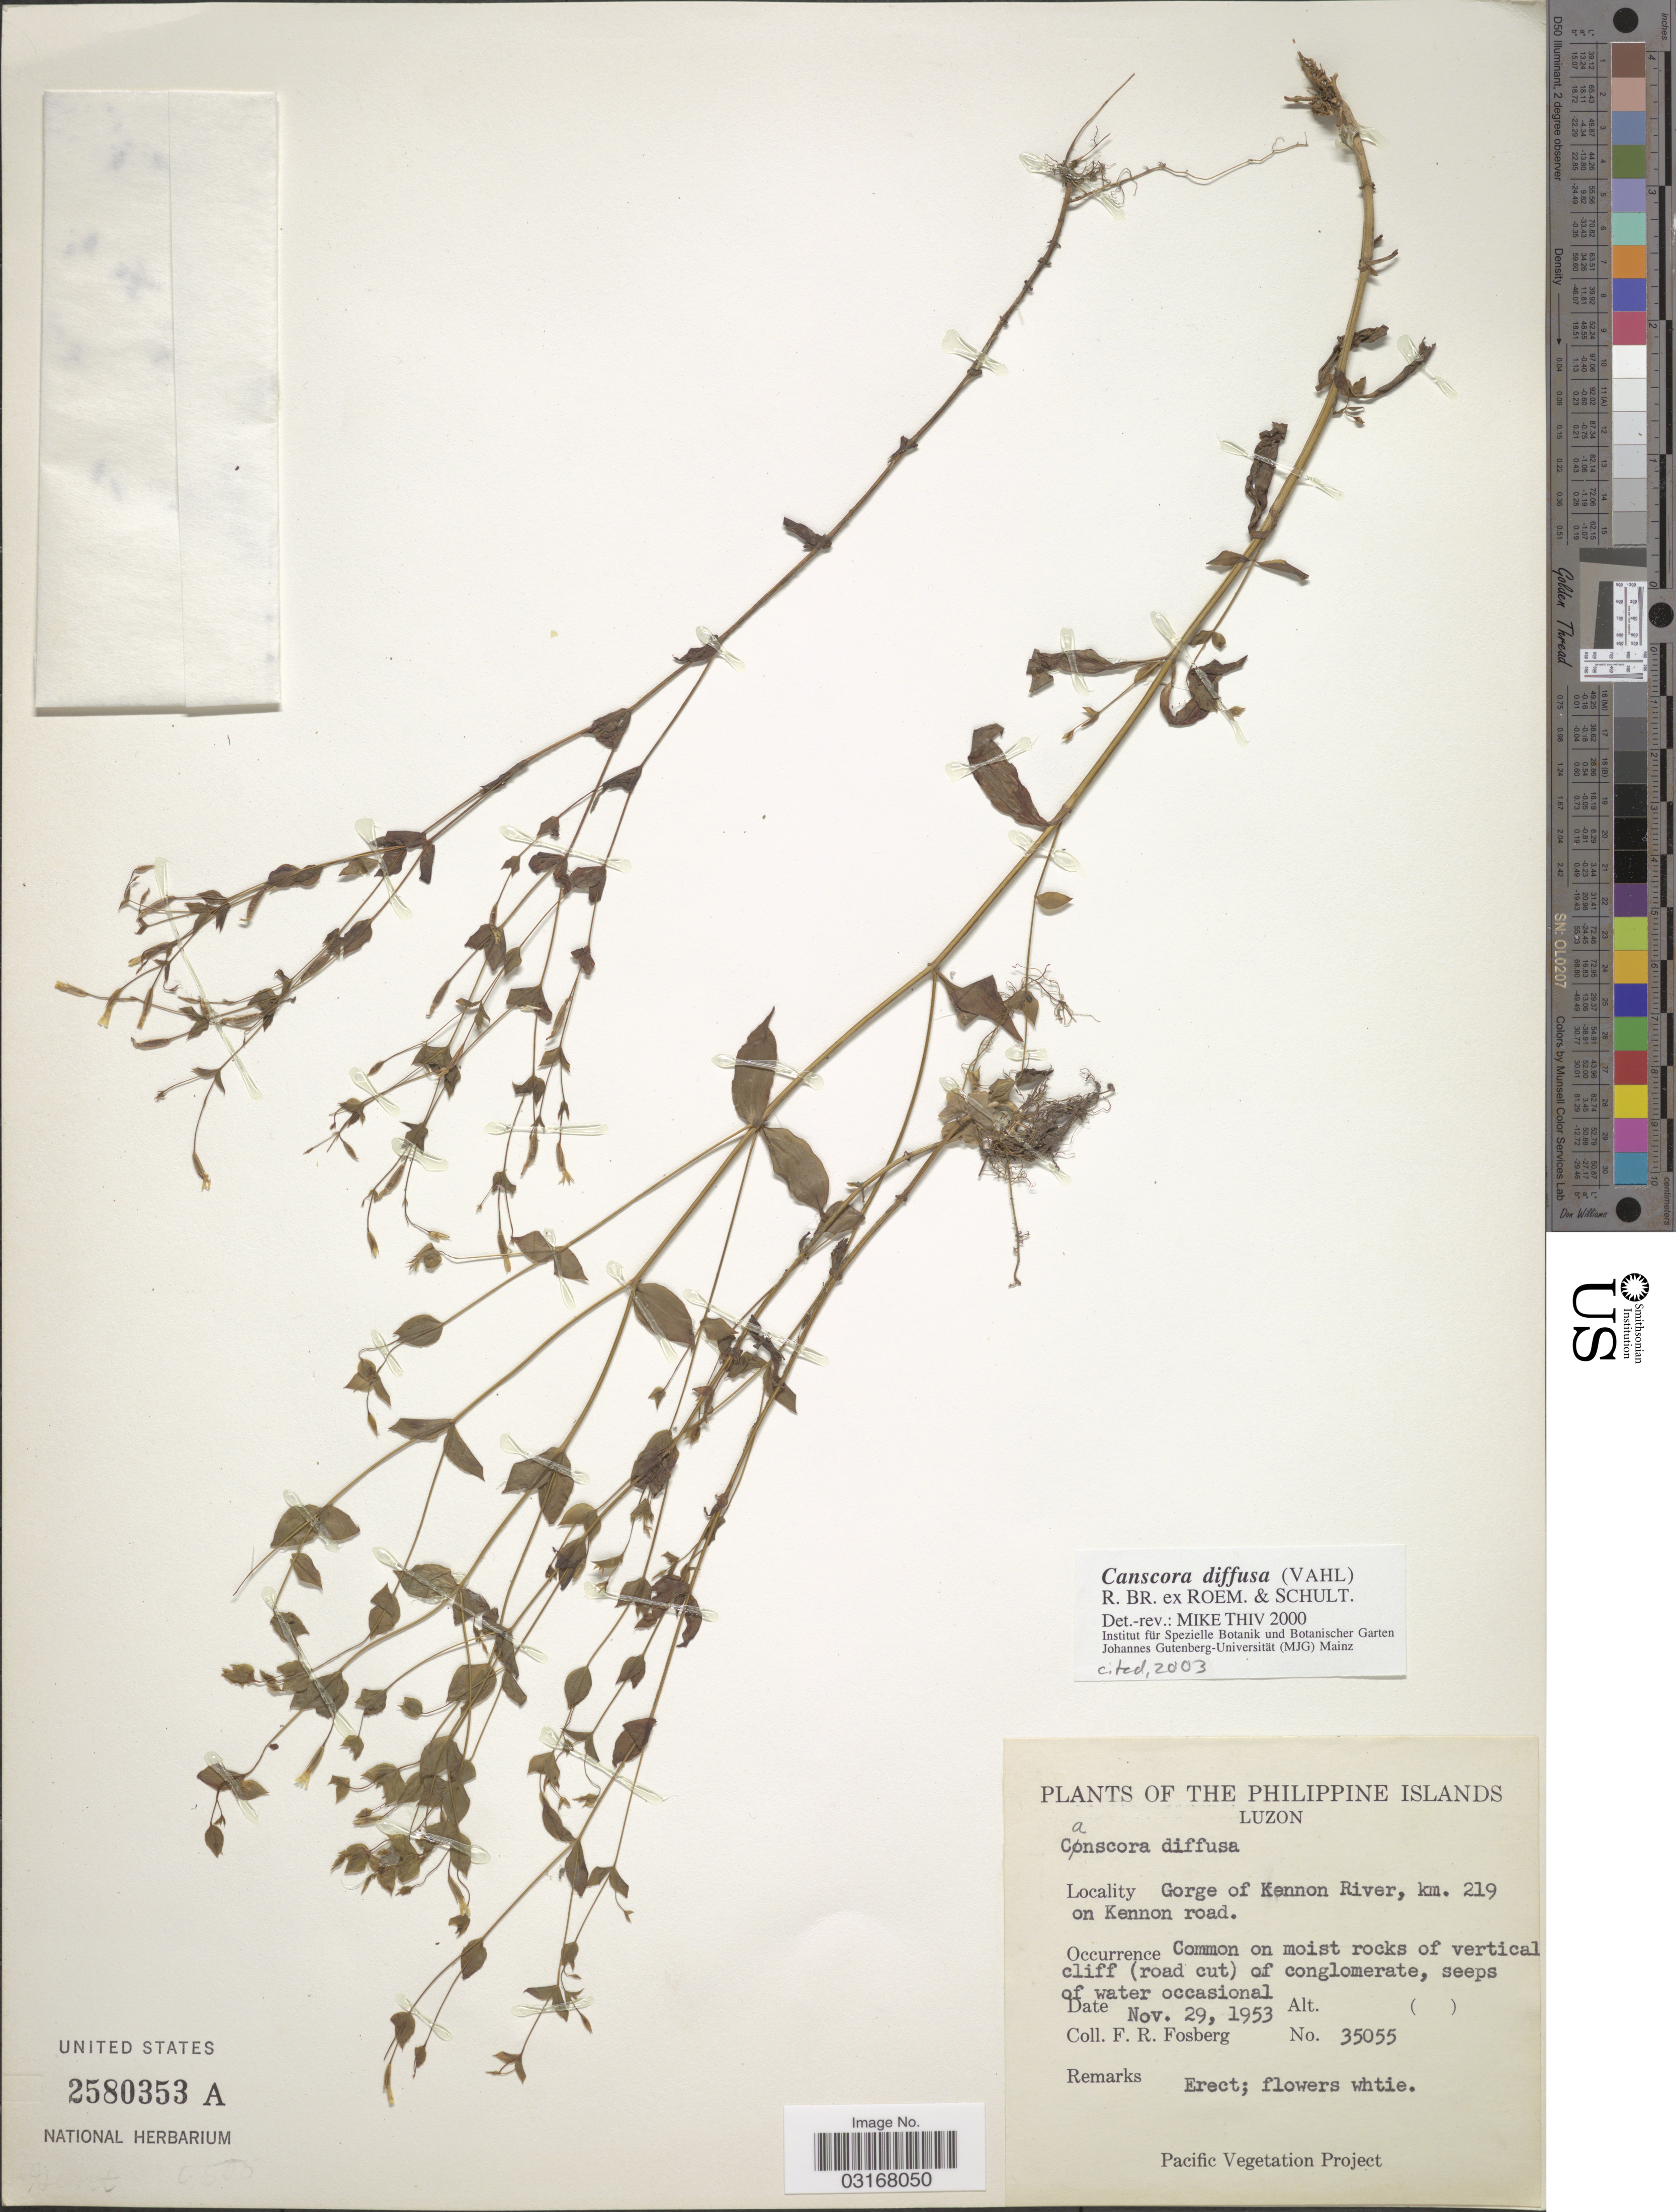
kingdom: Plantae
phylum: Tracheophyta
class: Magnoliopsida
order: Gentianales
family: Gentianaceae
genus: Canscora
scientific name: Canscora diffusa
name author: (Vahl) R. Br. ex Roem. & Schult.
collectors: F. R. Fosberg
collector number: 35055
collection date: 1953-11-29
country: Philippines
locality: Philippine Islands. Gorge of Kennon River, km. 219 on Kennon road.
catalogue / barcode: US 2580353A